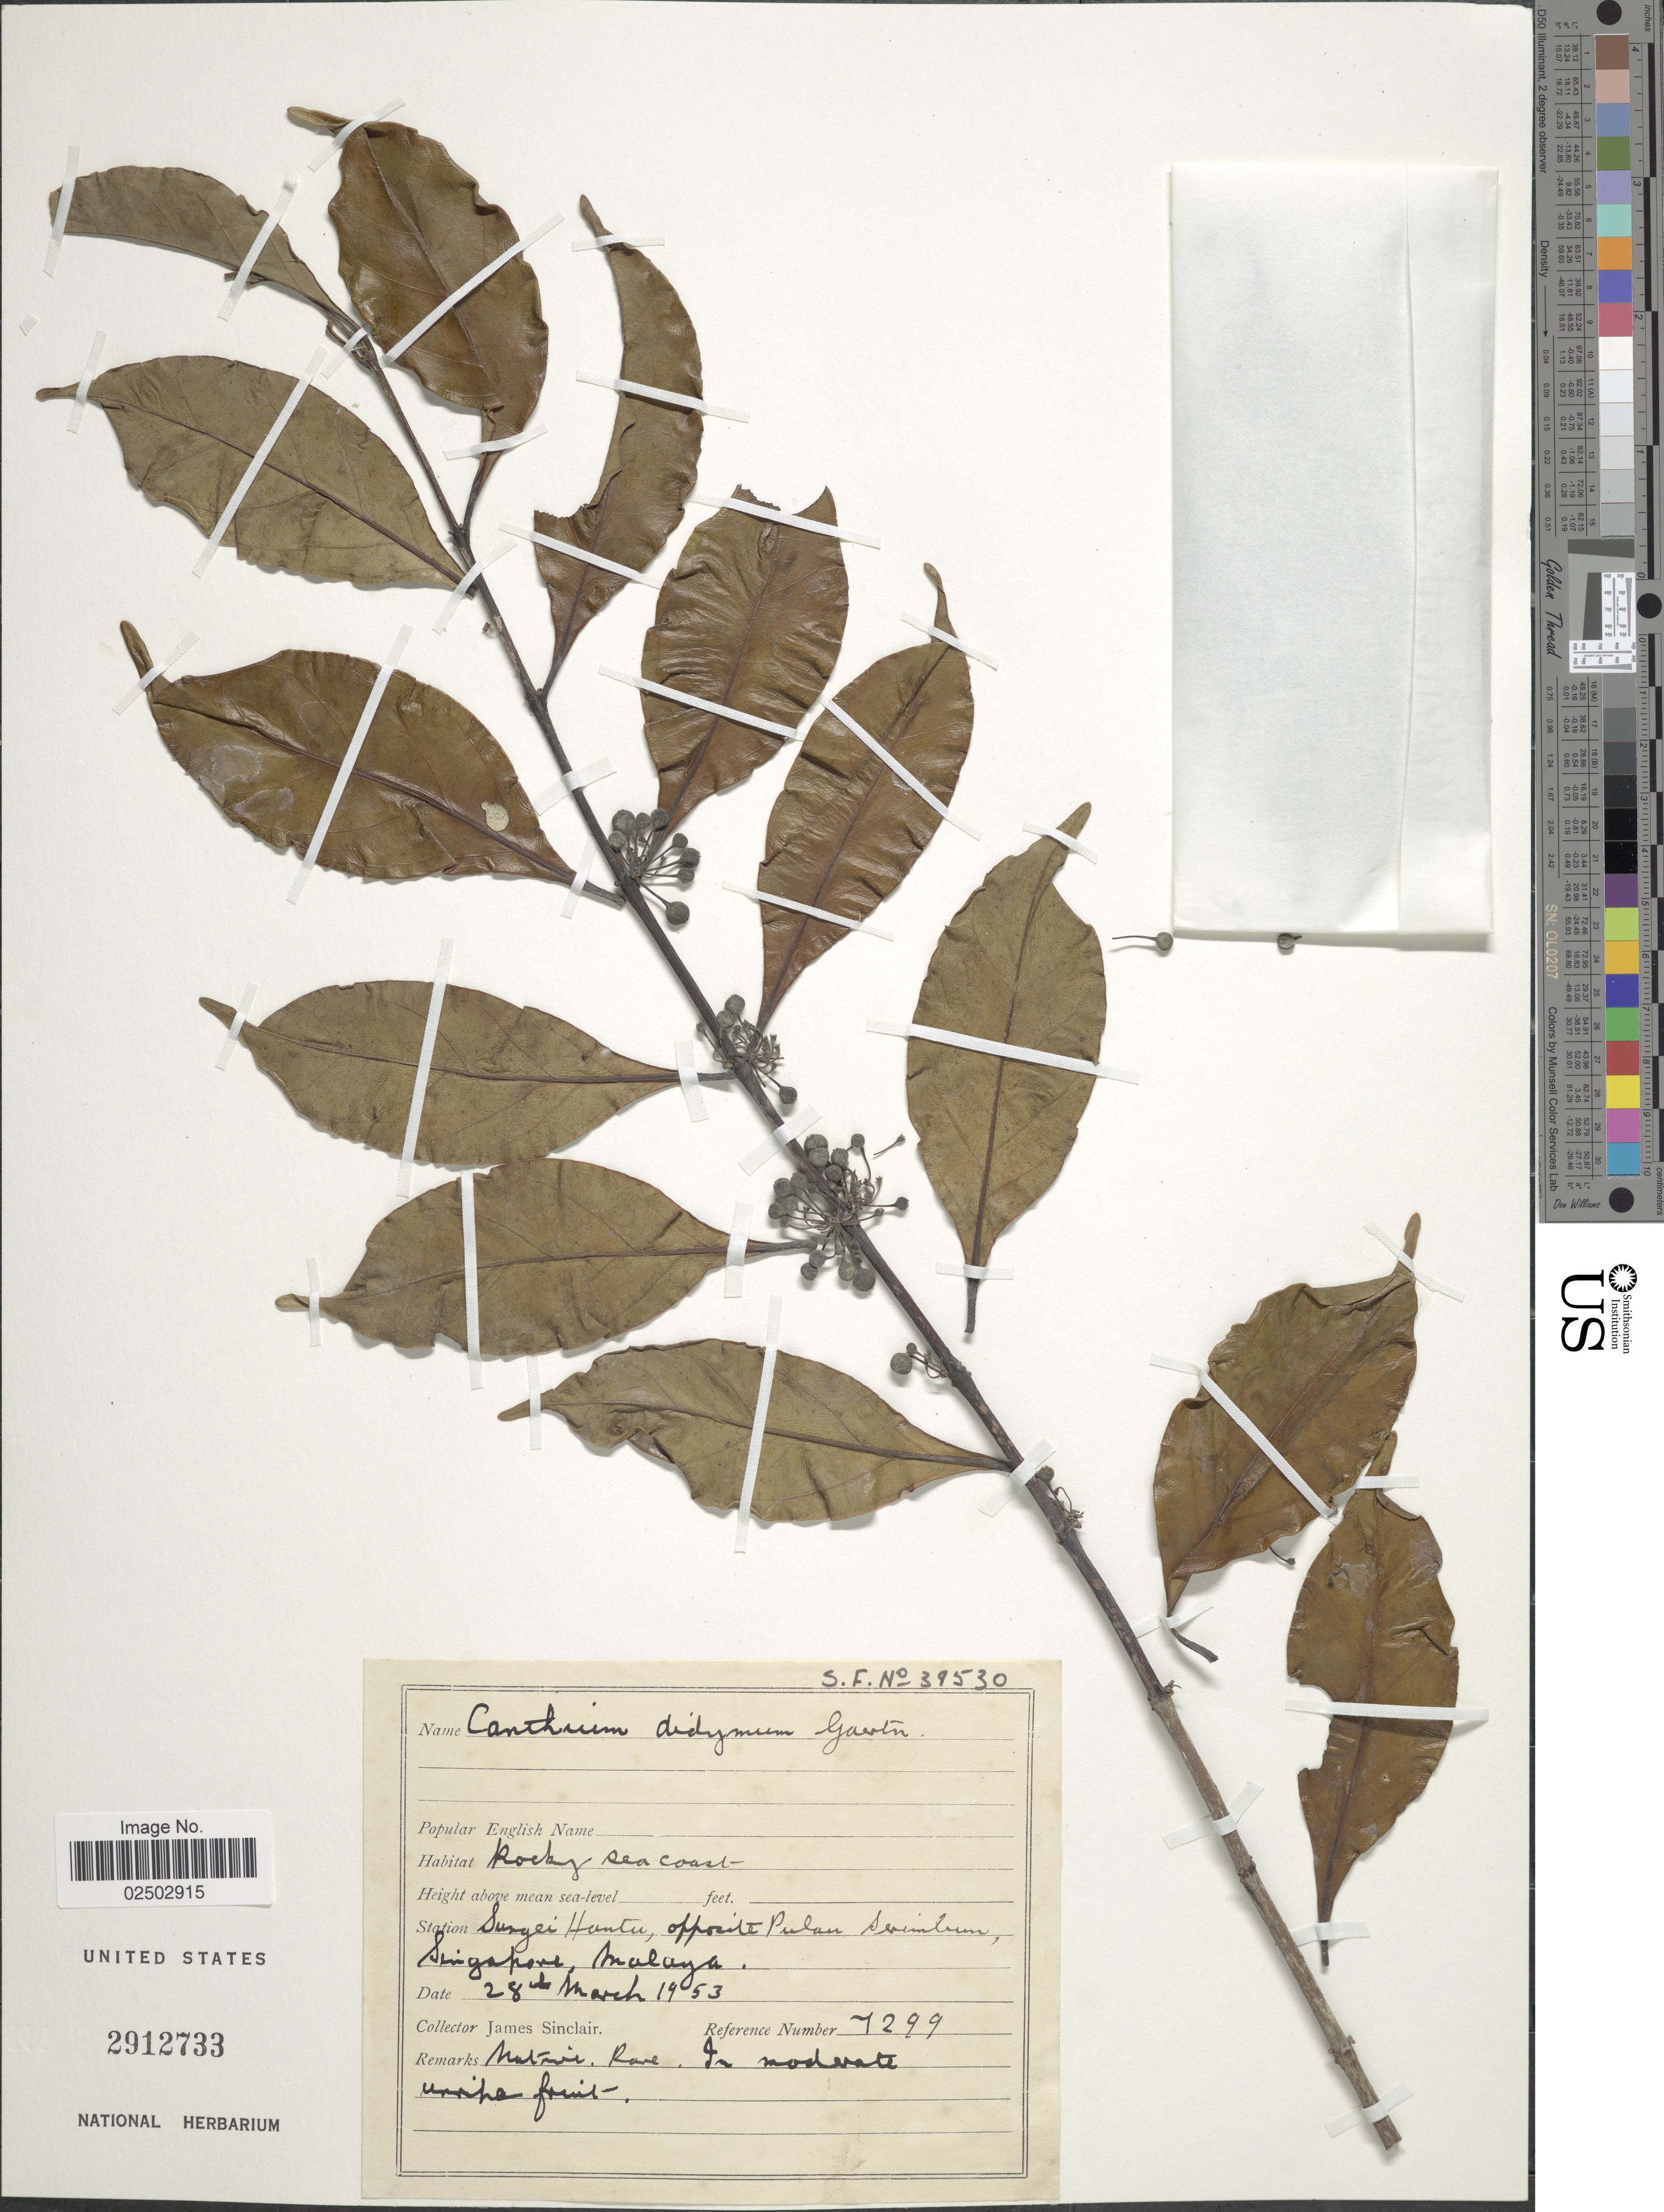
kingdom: Plantae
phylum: Tracheophyta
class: Magnoliopsida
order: Gentianales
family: Rubiaceae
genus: Canthium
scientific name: Canthium didymum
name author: C.F. Gaertn.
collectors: J. Sinclair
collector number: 7299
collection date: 1953-03-28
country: Singapore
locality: Sungei Hantu, opposite Pulan Serimbun, Singapore, Malaya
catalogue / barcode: US 2912733